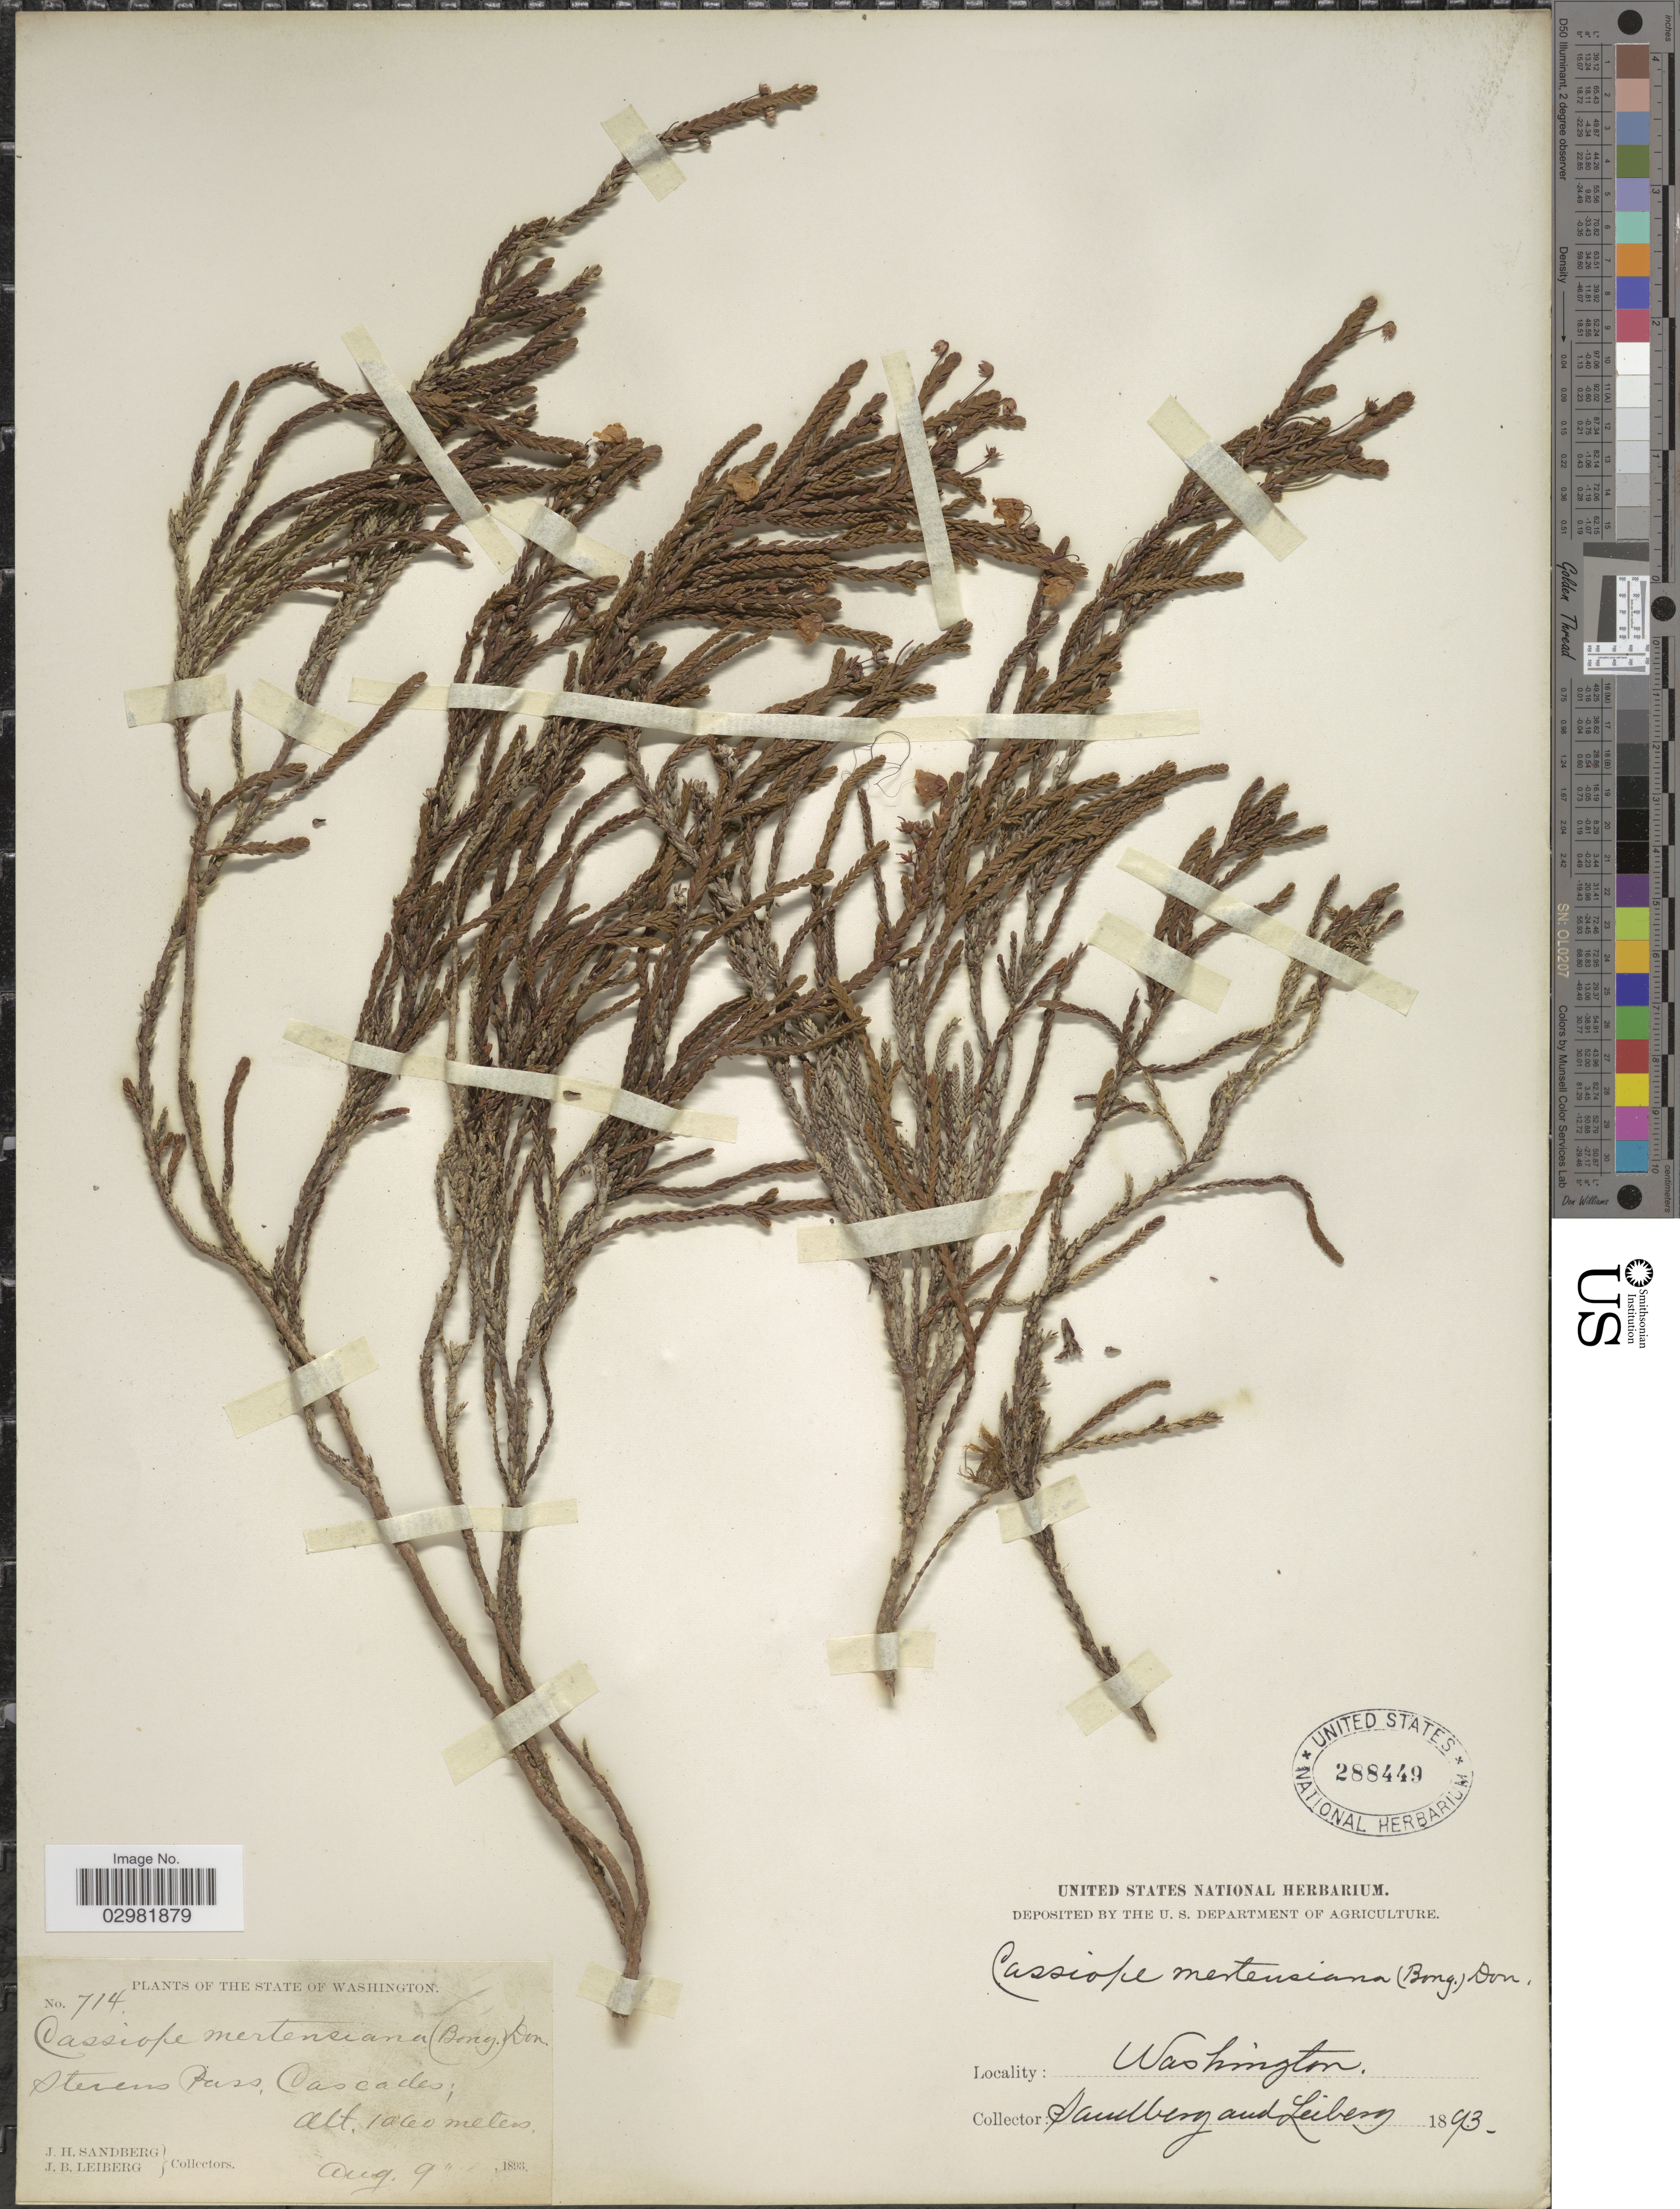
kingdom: Plantae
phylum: Tracheophyta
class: Magnoliopsida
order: Ericales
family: Ericaceae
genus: Cassiope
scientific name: Cassiope mertensiana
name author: (Bong.) G. Don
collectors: J. H. Sandberg & J. B. Leiberg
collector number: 714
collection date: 1893-08-09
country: United States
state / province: Washington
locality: Stevens Pass, Cascades.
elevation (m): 1060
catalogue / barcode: US 288449